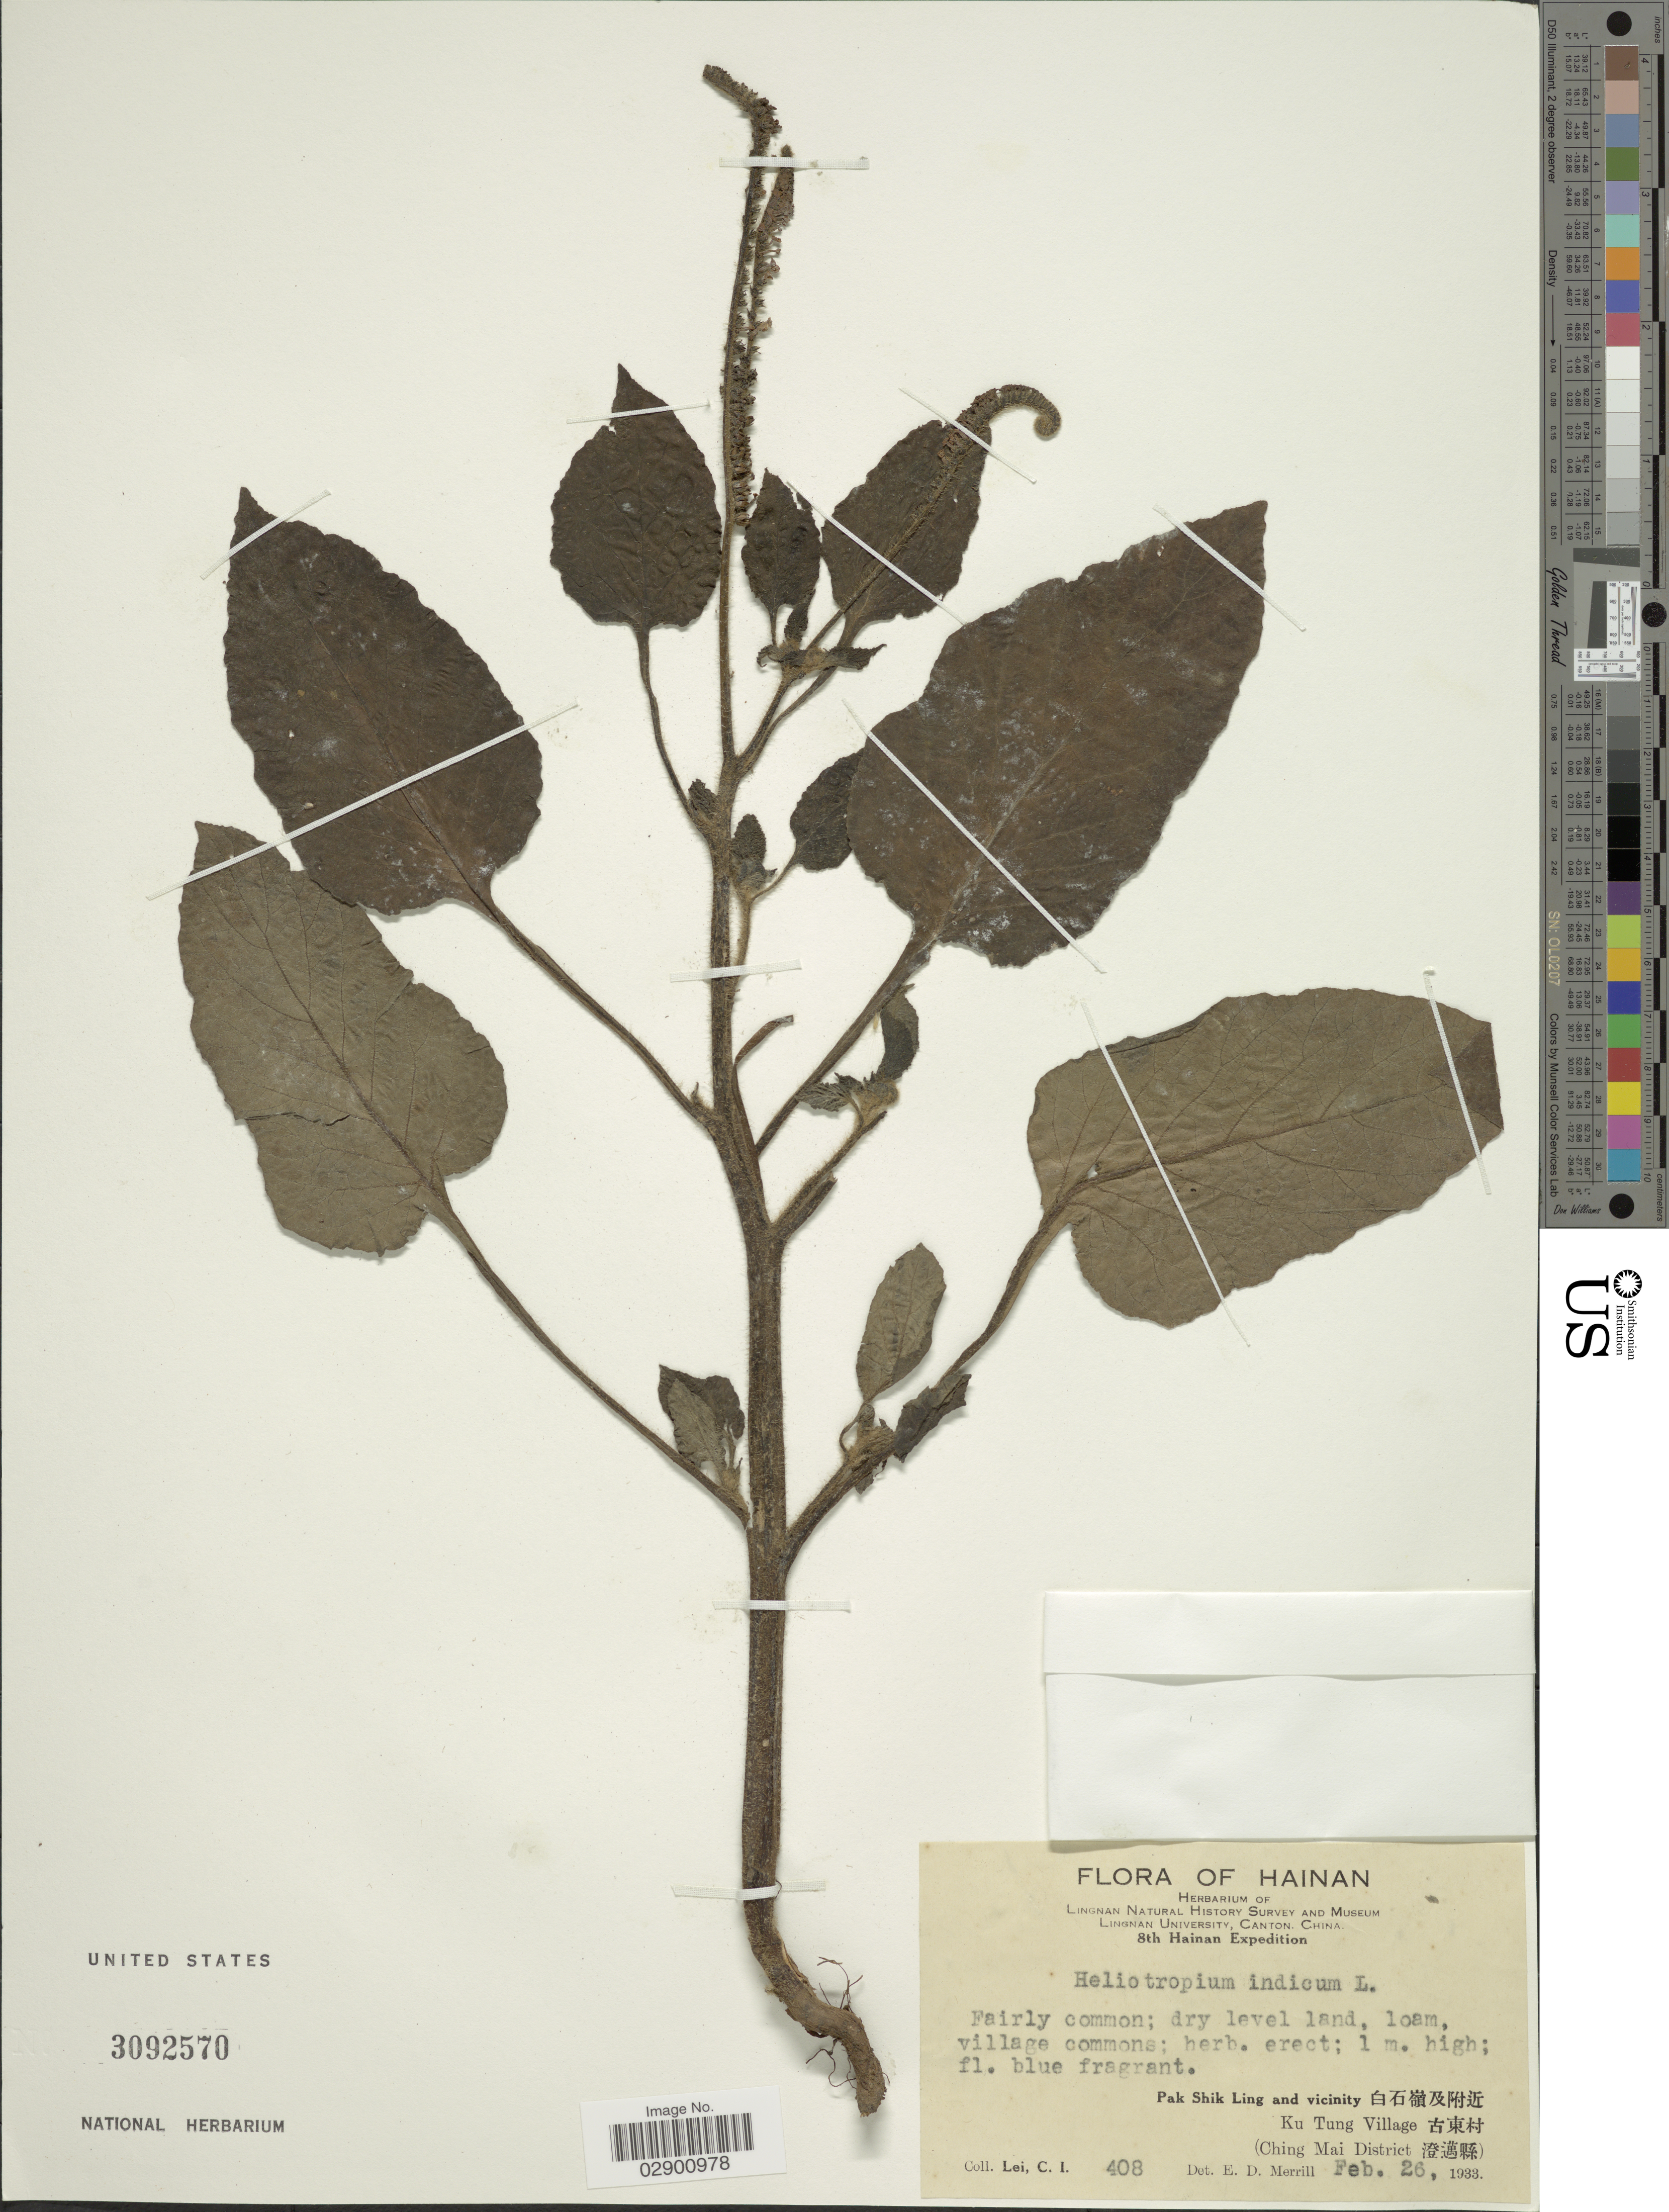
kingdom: Plantae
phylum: Tracheophyta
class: Magnoliopsida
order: Boraginales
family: Heliotropiaceae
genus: Heliotropium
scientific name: Heliotropium indicum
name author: L.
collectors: C. I. Lei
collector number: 408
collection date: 1933-02-26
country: China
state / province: Hainan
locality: Pak Shik Ling and vicinity. Ku Tung Village. (Ching Mai District).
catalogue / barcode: US 3092570